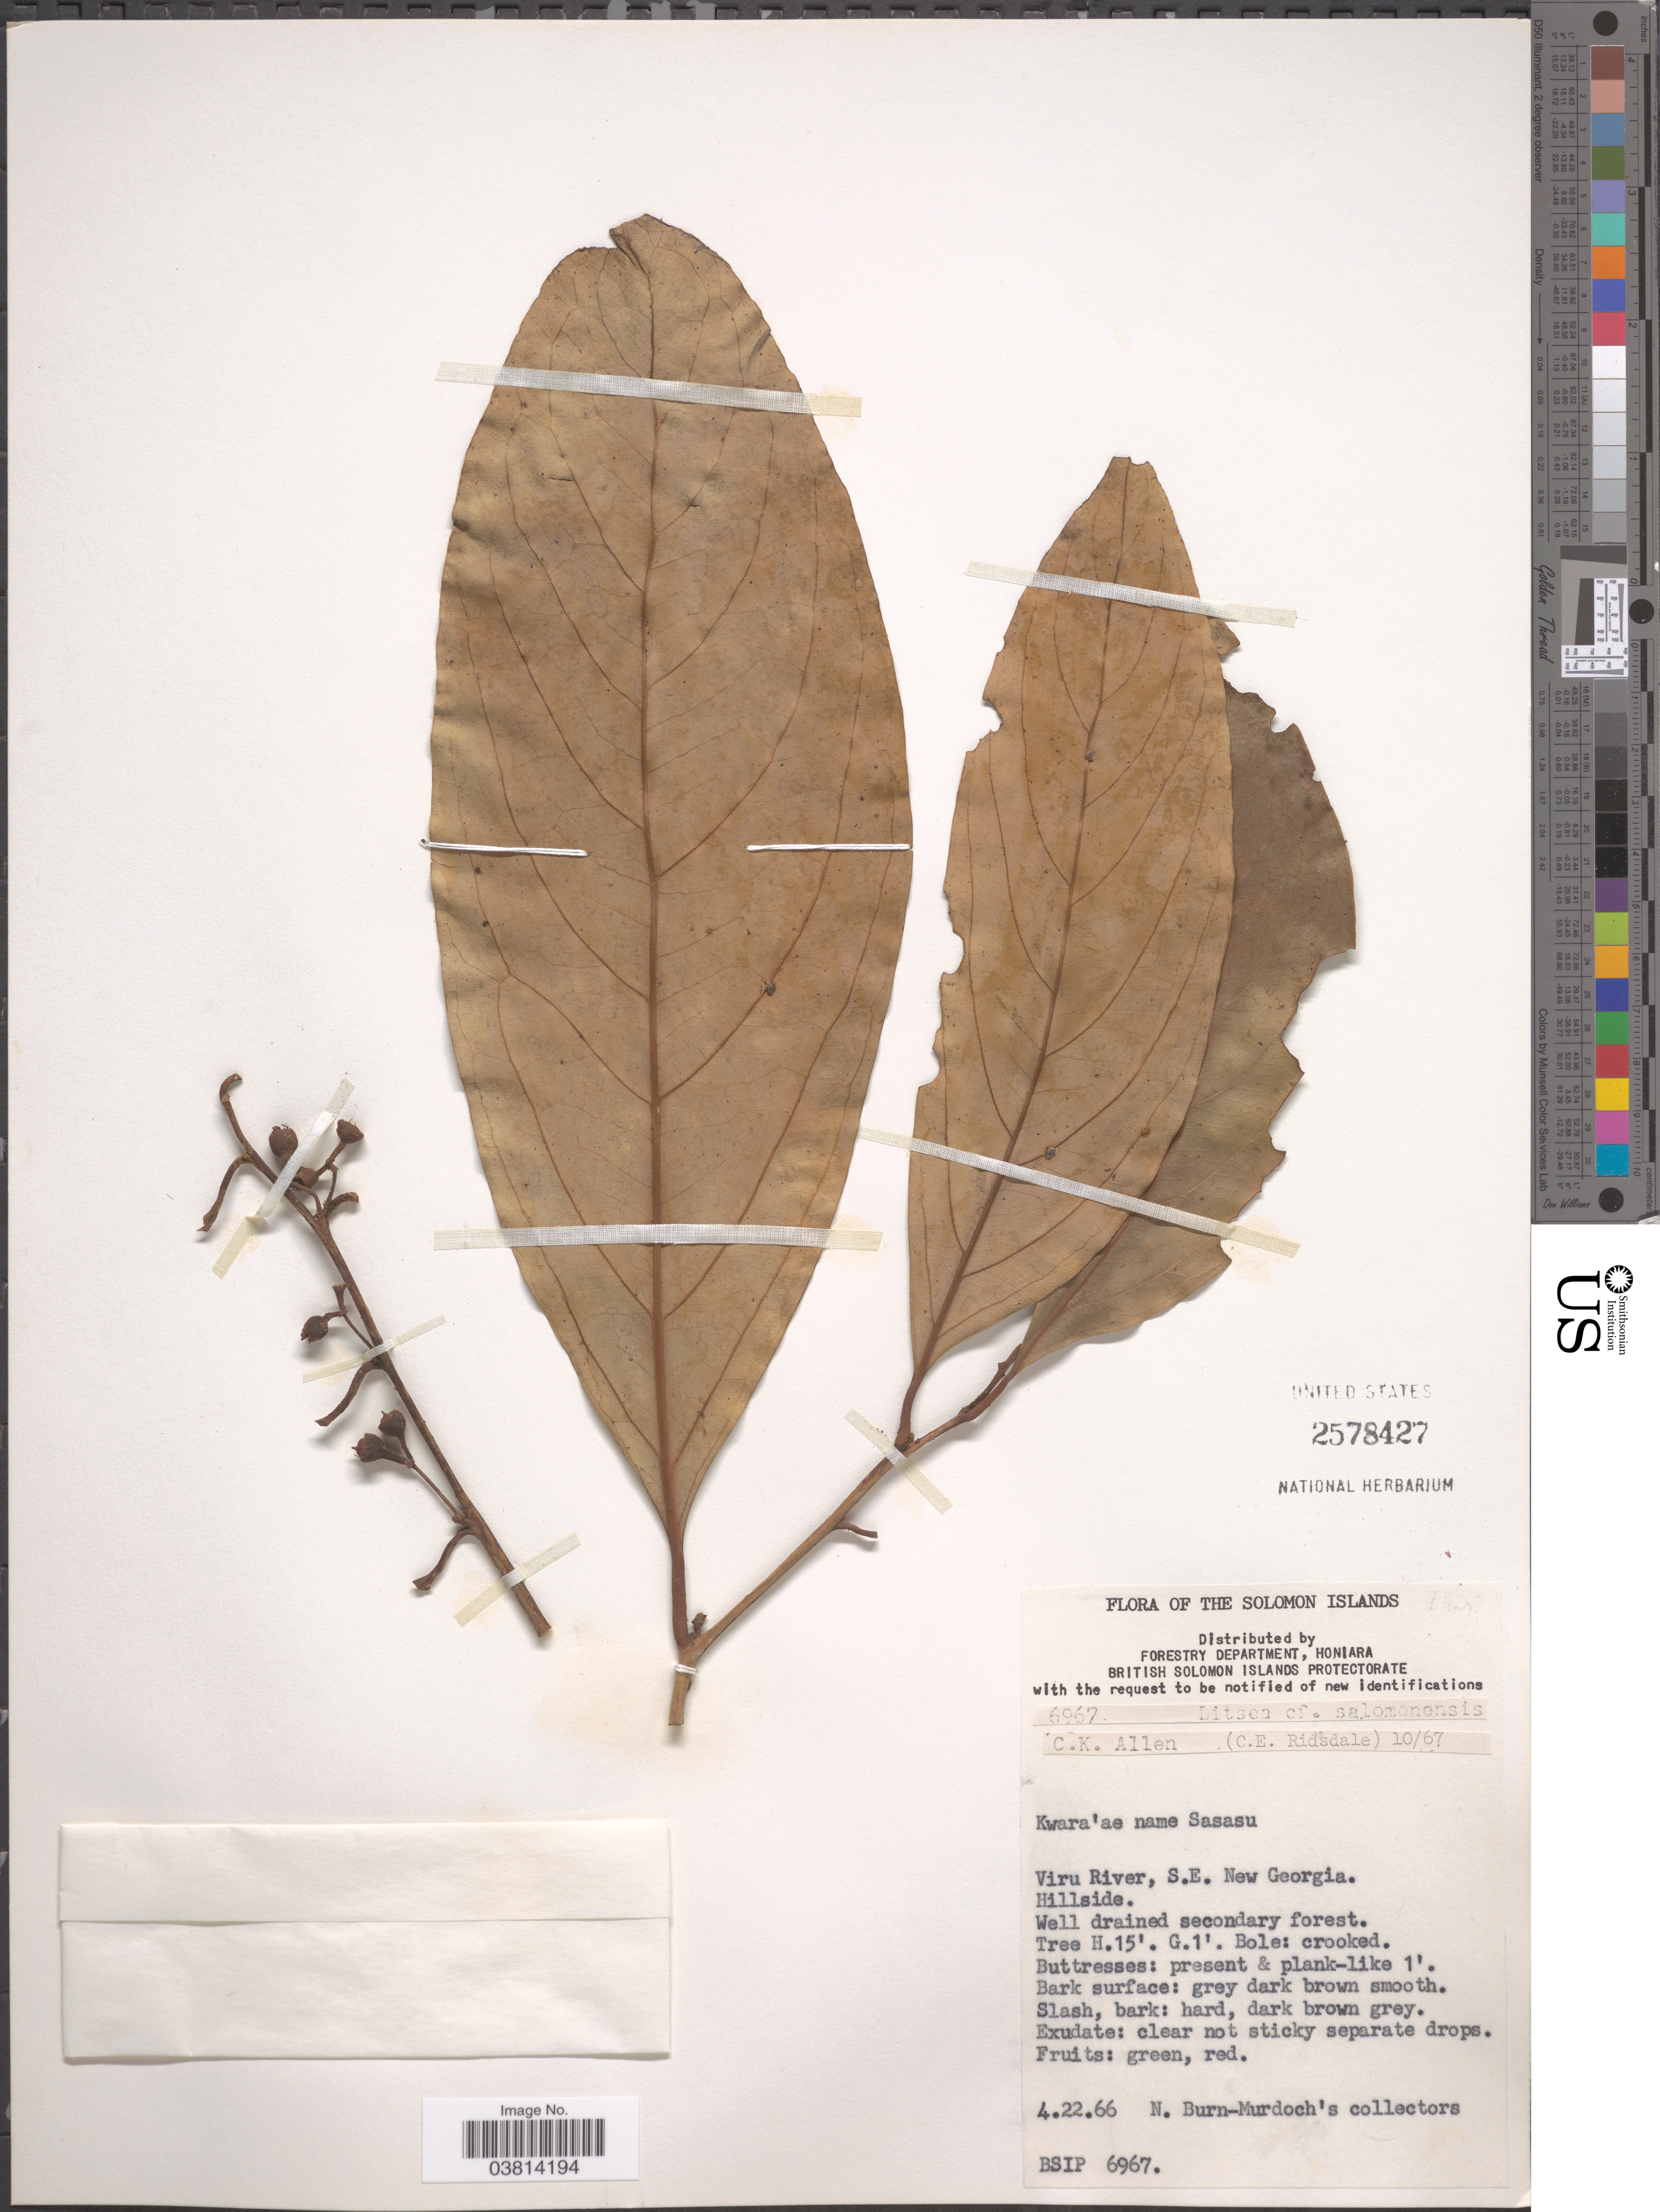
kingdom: Plantae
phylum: Tracheophyta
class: Magnoliopsida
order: Laurales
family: Lauraceae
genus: Litsea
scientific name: Litsea solomonensis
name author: C.K. Allen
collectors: N. Burn-Murdoch's collectors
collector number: BSIP 6967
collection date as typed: Transcribed d/m/y: 22/4/66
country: Solomon Islands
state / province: Solomon Islands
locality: Viru River, S.E. New Georgia. Hillside.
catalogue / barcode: US 2578427